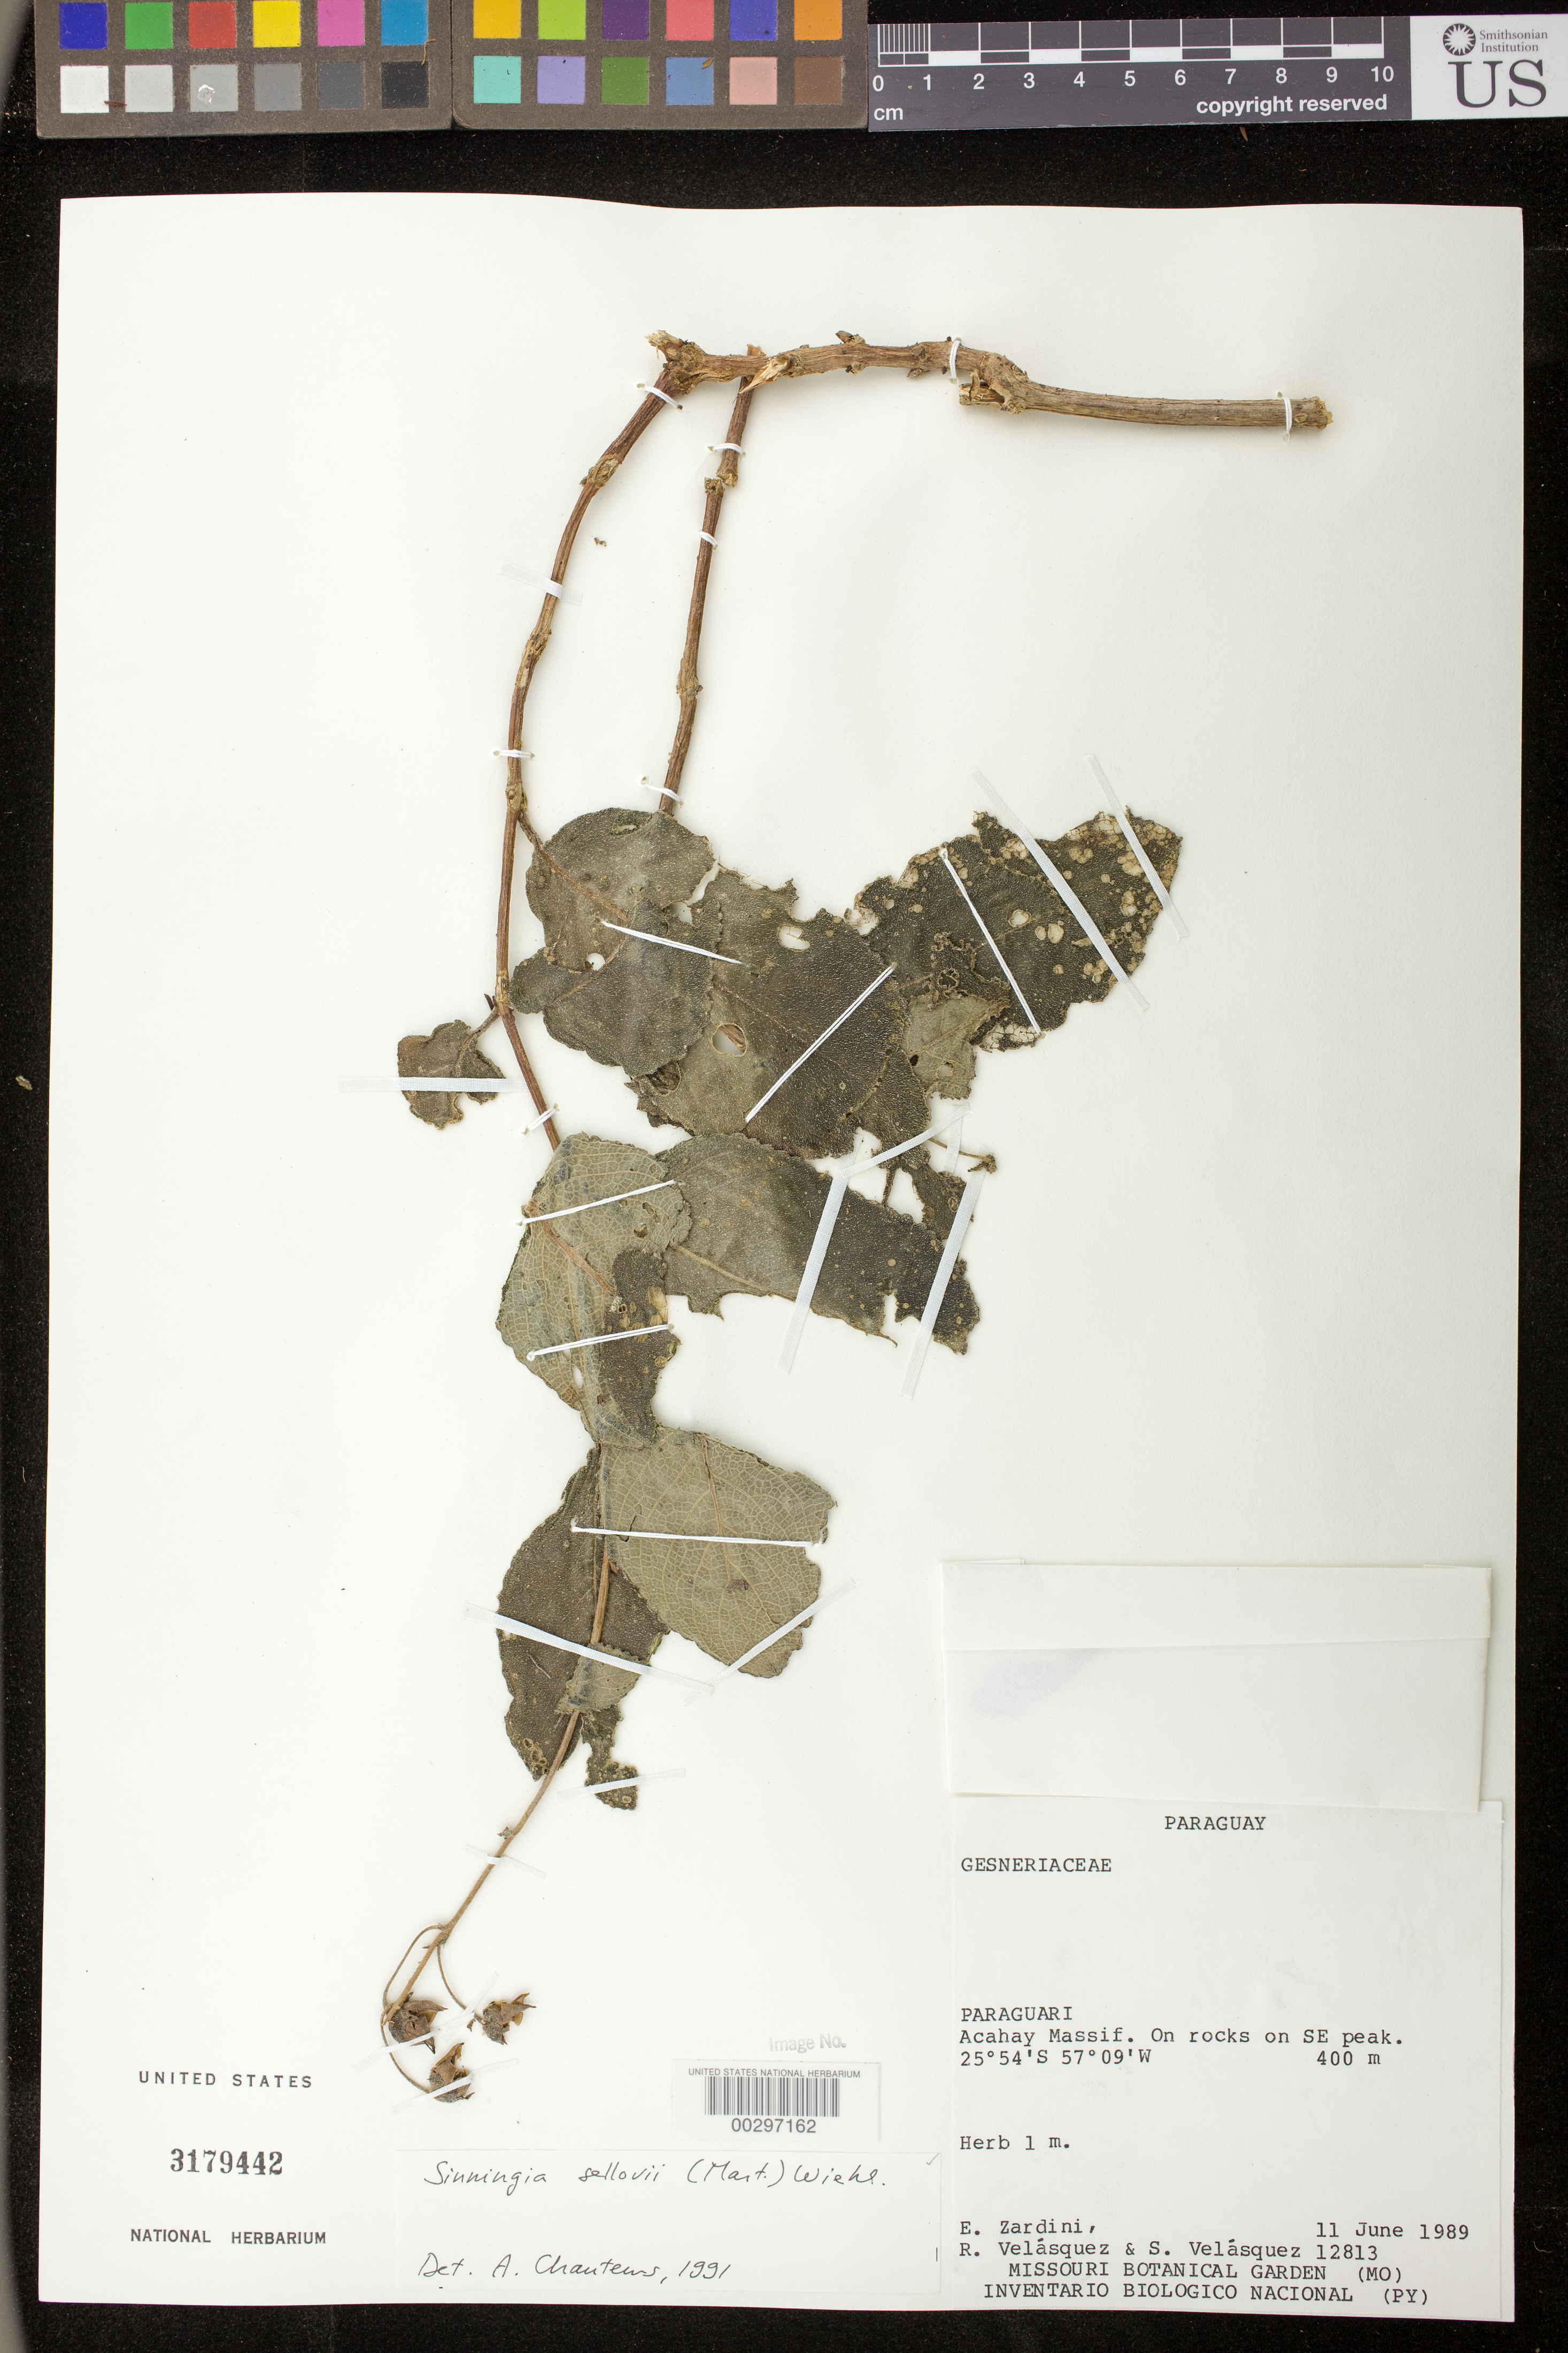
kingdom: Plantae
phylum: Tracheophyta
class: Magnoliopsida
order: Lamiales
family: Gesneriaceae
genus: Sinningia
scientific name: Sinningia sellovii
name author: (Mart.) Wiehler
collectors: E. M. Zardini, R. Velasquez & S. Velasquez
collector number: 12813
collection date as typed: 11 Jun 1989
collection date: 1989-06-11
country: Paraguay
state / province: Paraguarí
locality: Acahay Massif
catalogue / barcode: US 3179442